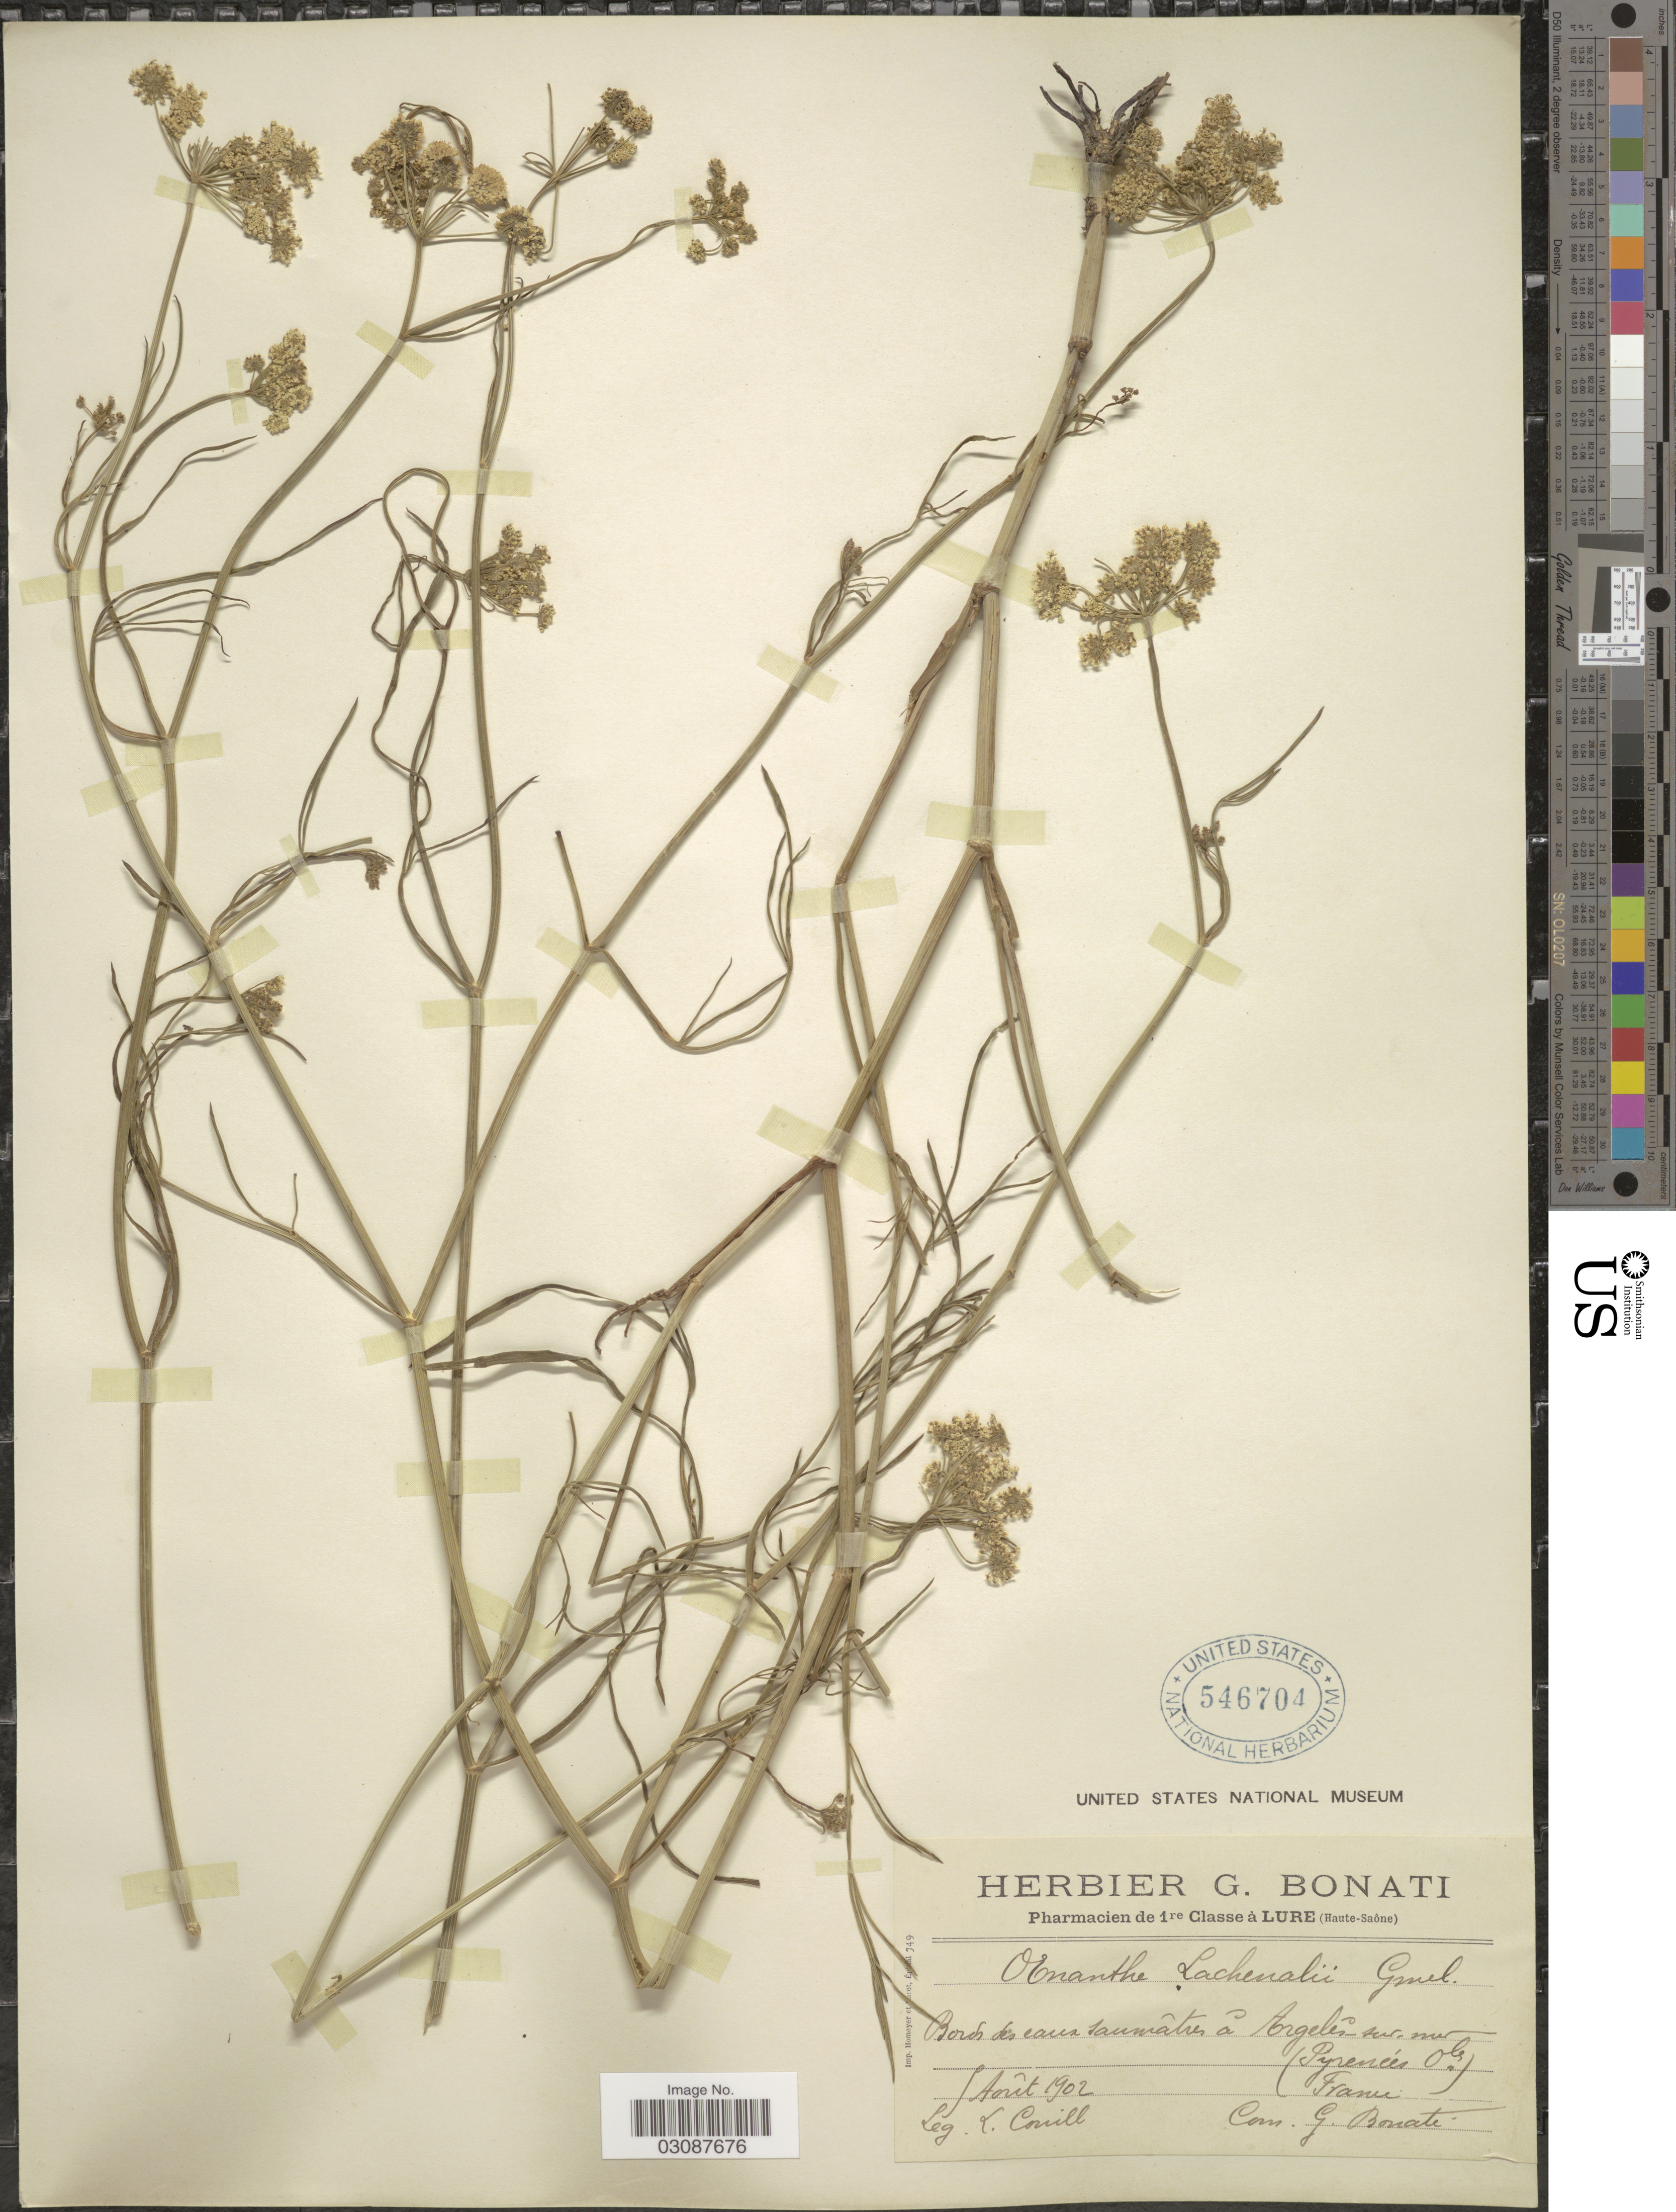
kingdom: Plantae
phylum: Tracheophyta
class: Magnoliopsida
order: Apiales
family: Apiaceae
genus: Oenanthe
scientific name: Oenanthe lachenalii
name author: C.C. Gmel.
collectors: Conill, L.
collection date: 1902-08-05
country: France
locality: Bords des eaux saumatres á Argelès-sur-mer (Pyrenées Ols).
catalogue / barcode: US 546704